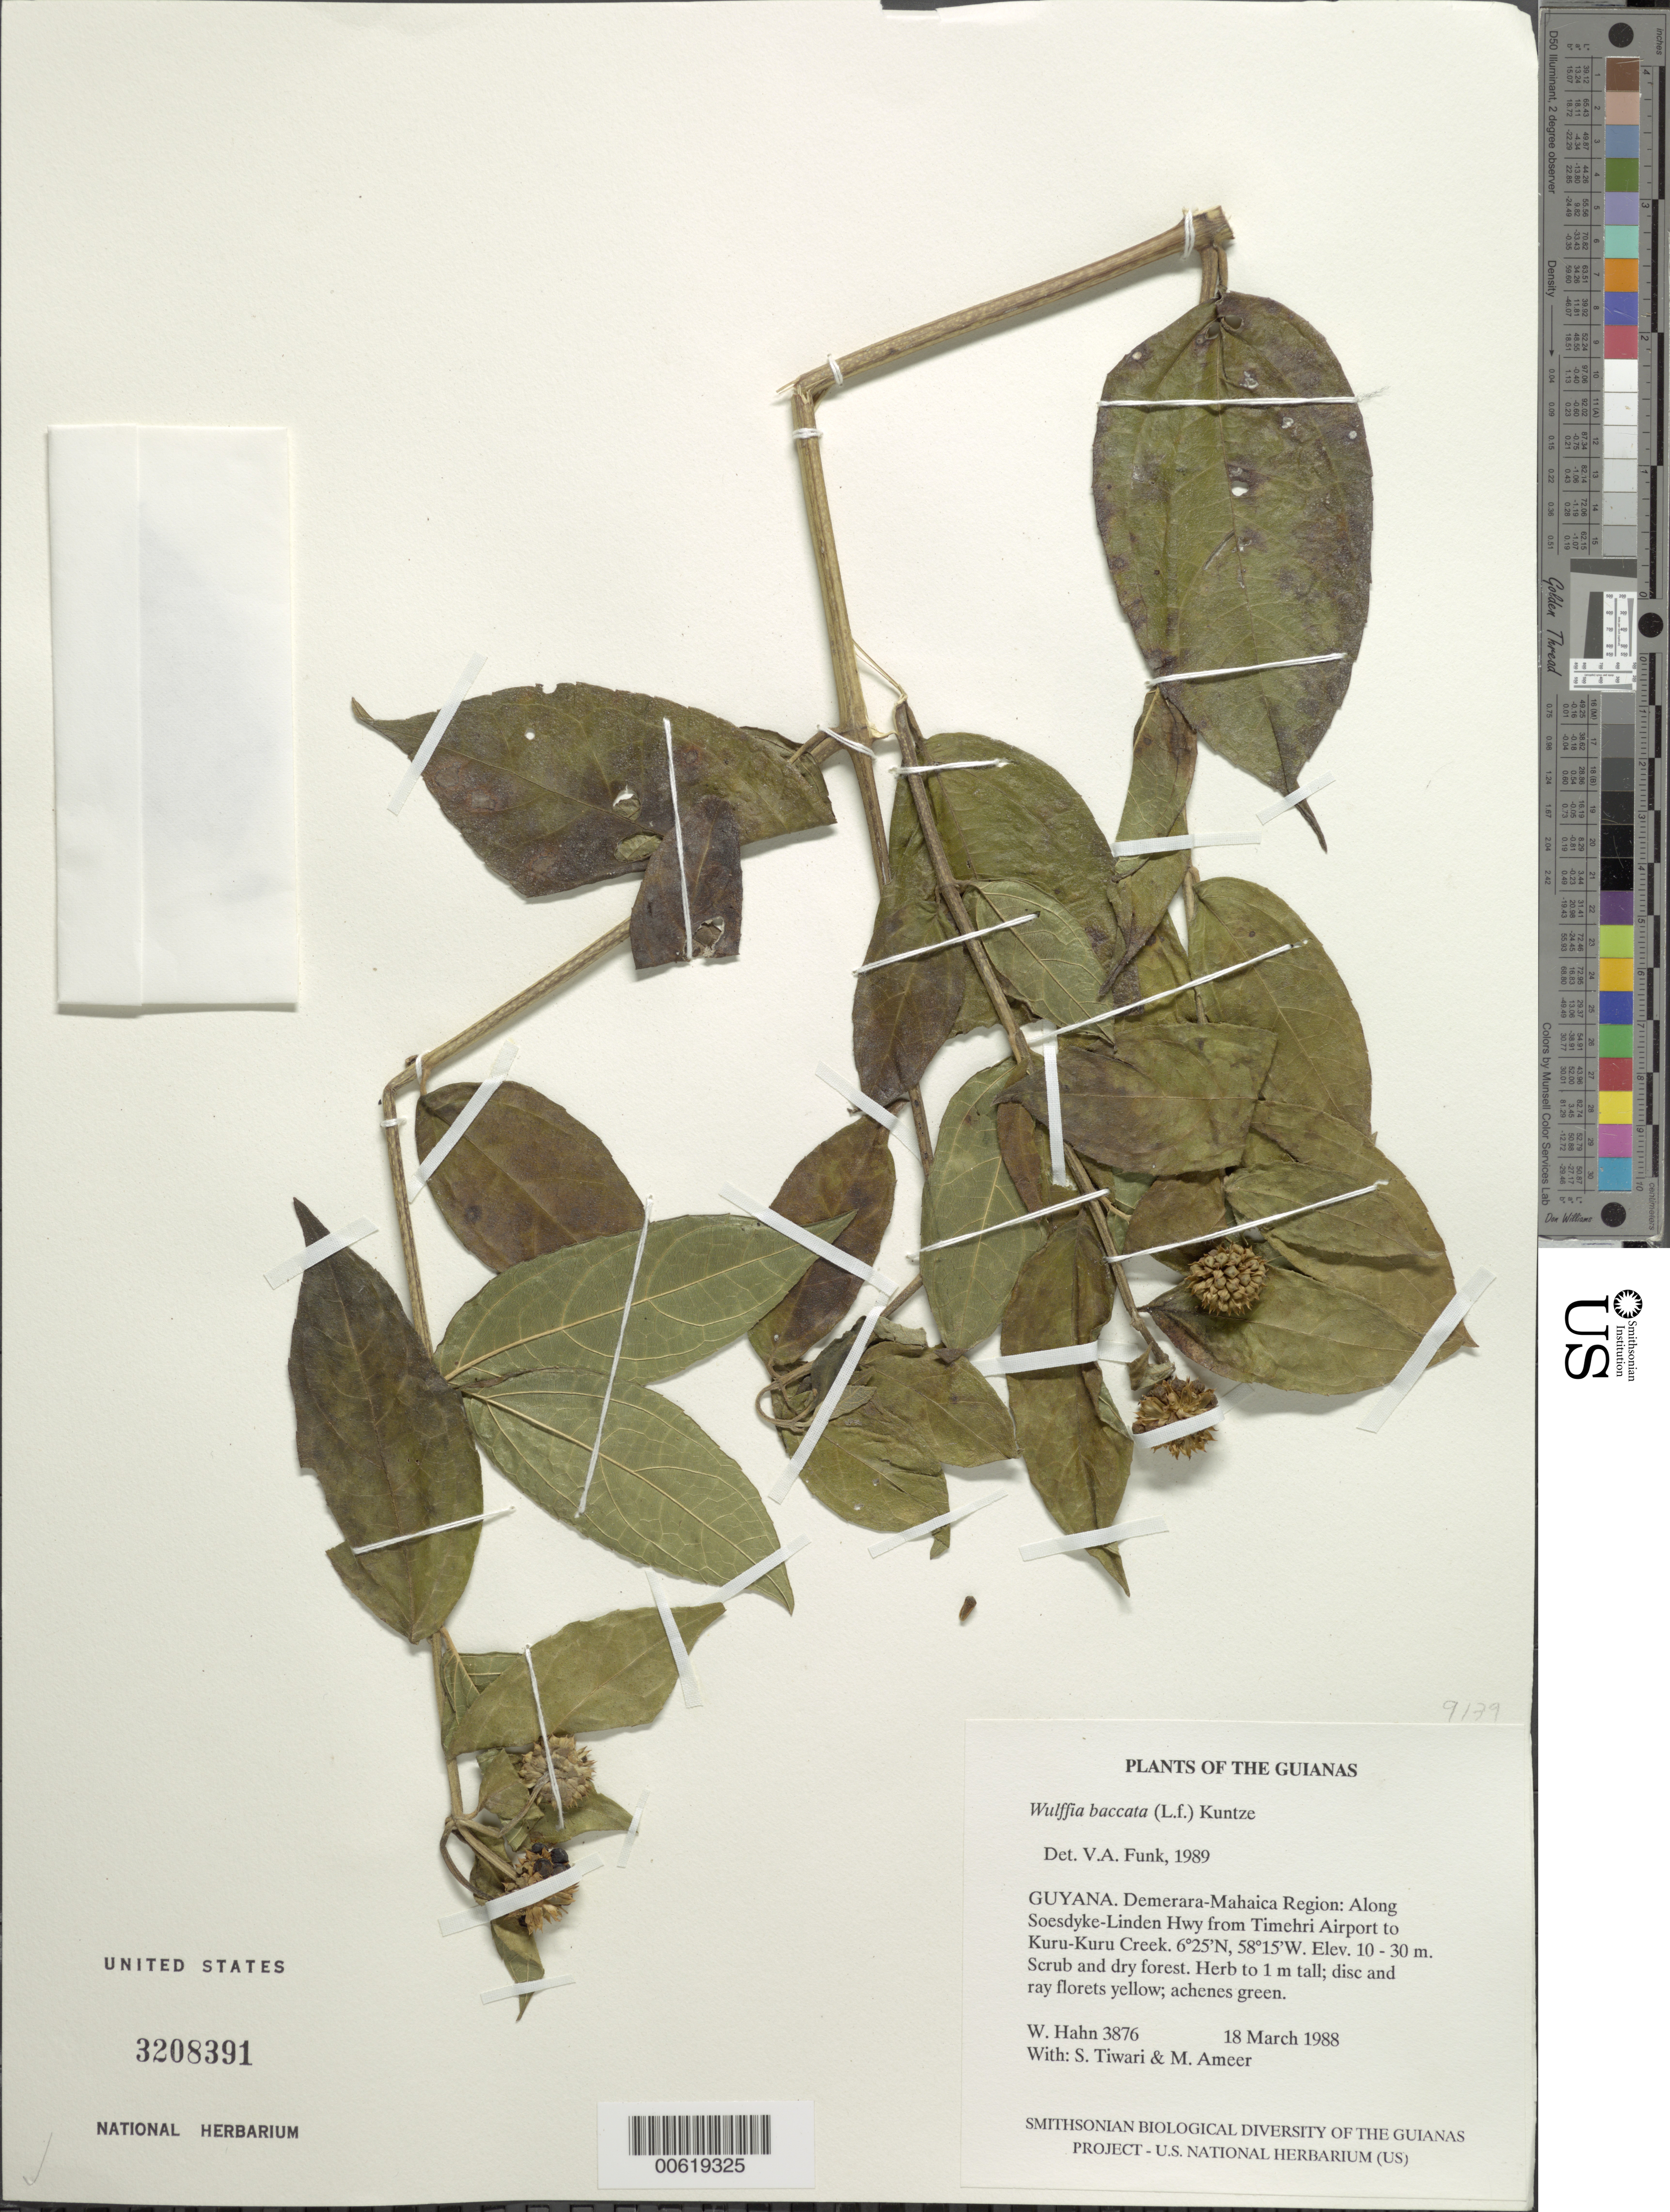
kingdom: Plantae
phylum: Tracheophyta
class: Magnoliopsida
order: Asterales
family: Asteraceae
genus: Wulffia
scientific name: Wulffia baccata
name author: (L. f.) Kuntze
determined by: Funk, Vicki A., (BOT), Smithsonian Institution - National Museum of Natural History (UNITED STATES)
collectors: W. Hahn, S. Tiwari & M. Ameer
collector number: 3876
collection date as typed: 18 March 1988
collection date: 1988-03-18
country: Guyana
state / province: Demerara-Mahaica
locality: Along Soesdyke-Linden Hwy from Timehri Airport to Kuru-Kuru Creek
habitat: Scrub and dry forest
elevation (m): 10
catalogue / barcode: US 3208391